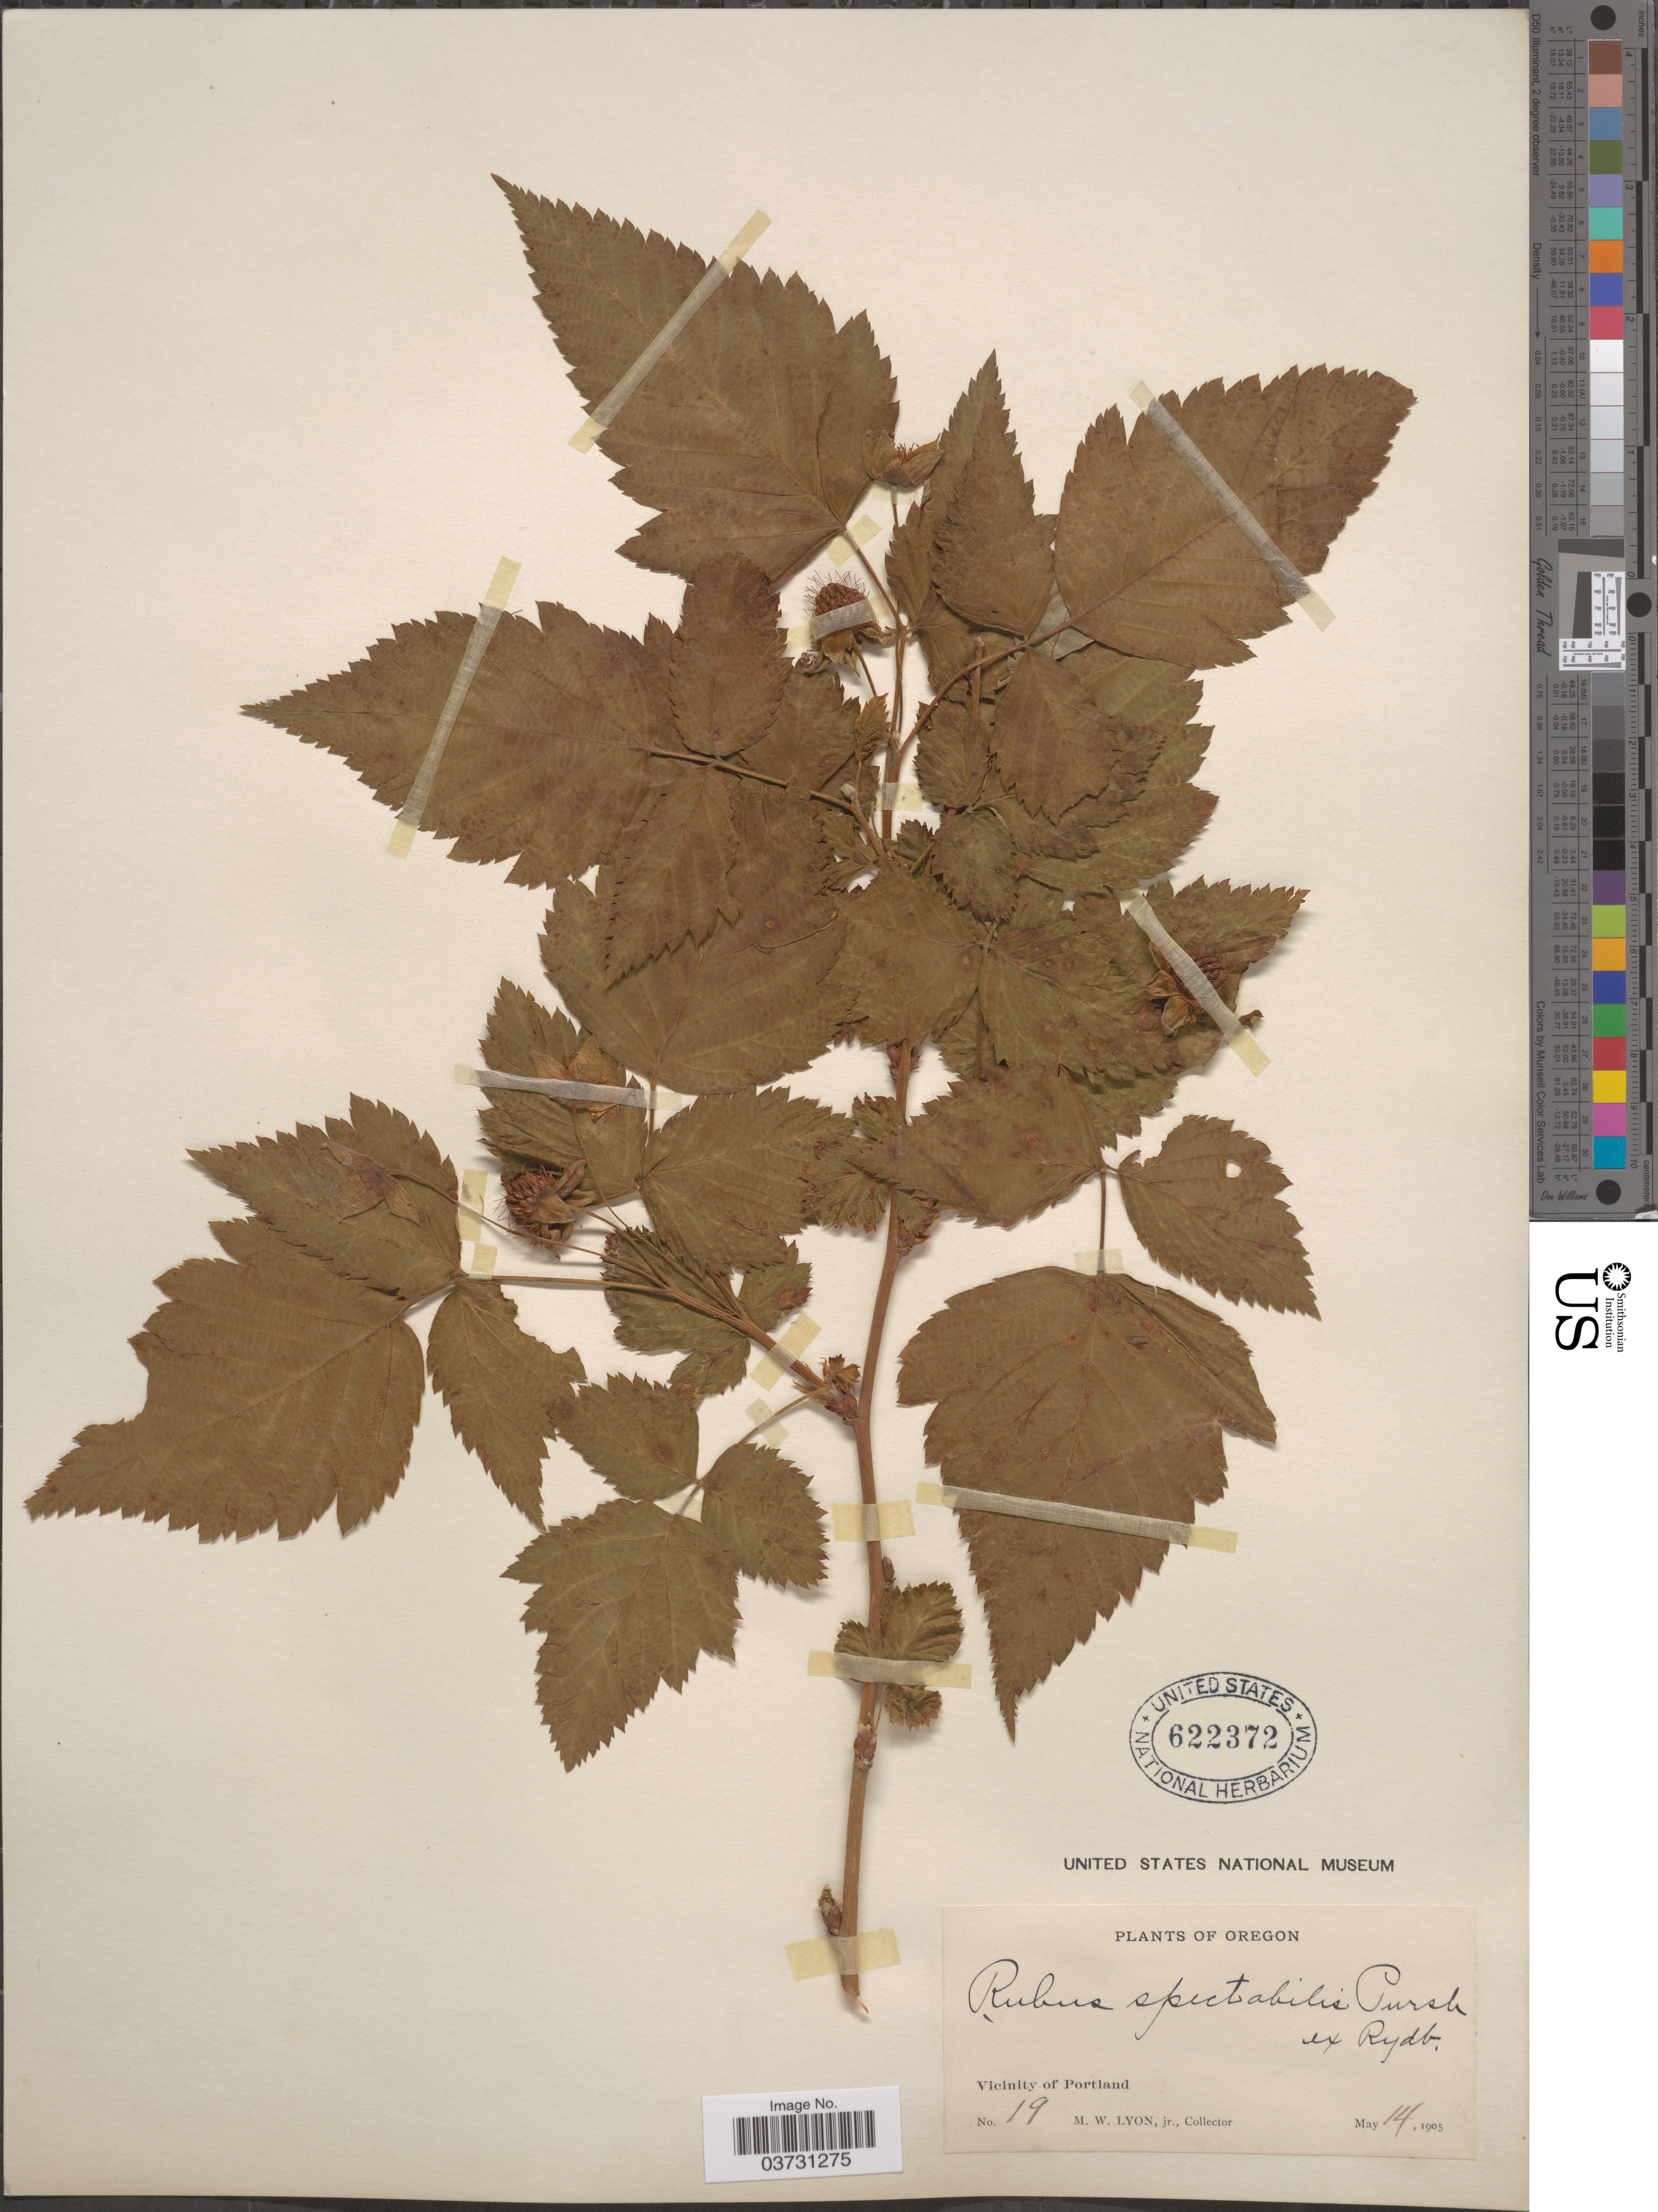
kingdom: Plantae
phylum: Tracheophyta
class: Magnoliopsida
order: Rosales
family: Rosaceae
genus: Rubus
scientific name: Rubus spectabilis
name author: Pursh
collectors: M. Lyon Jr.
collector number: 19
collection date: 1905-05-14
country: United States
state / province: Oregon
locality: Vicinity of Portland.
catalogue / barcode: US 622372